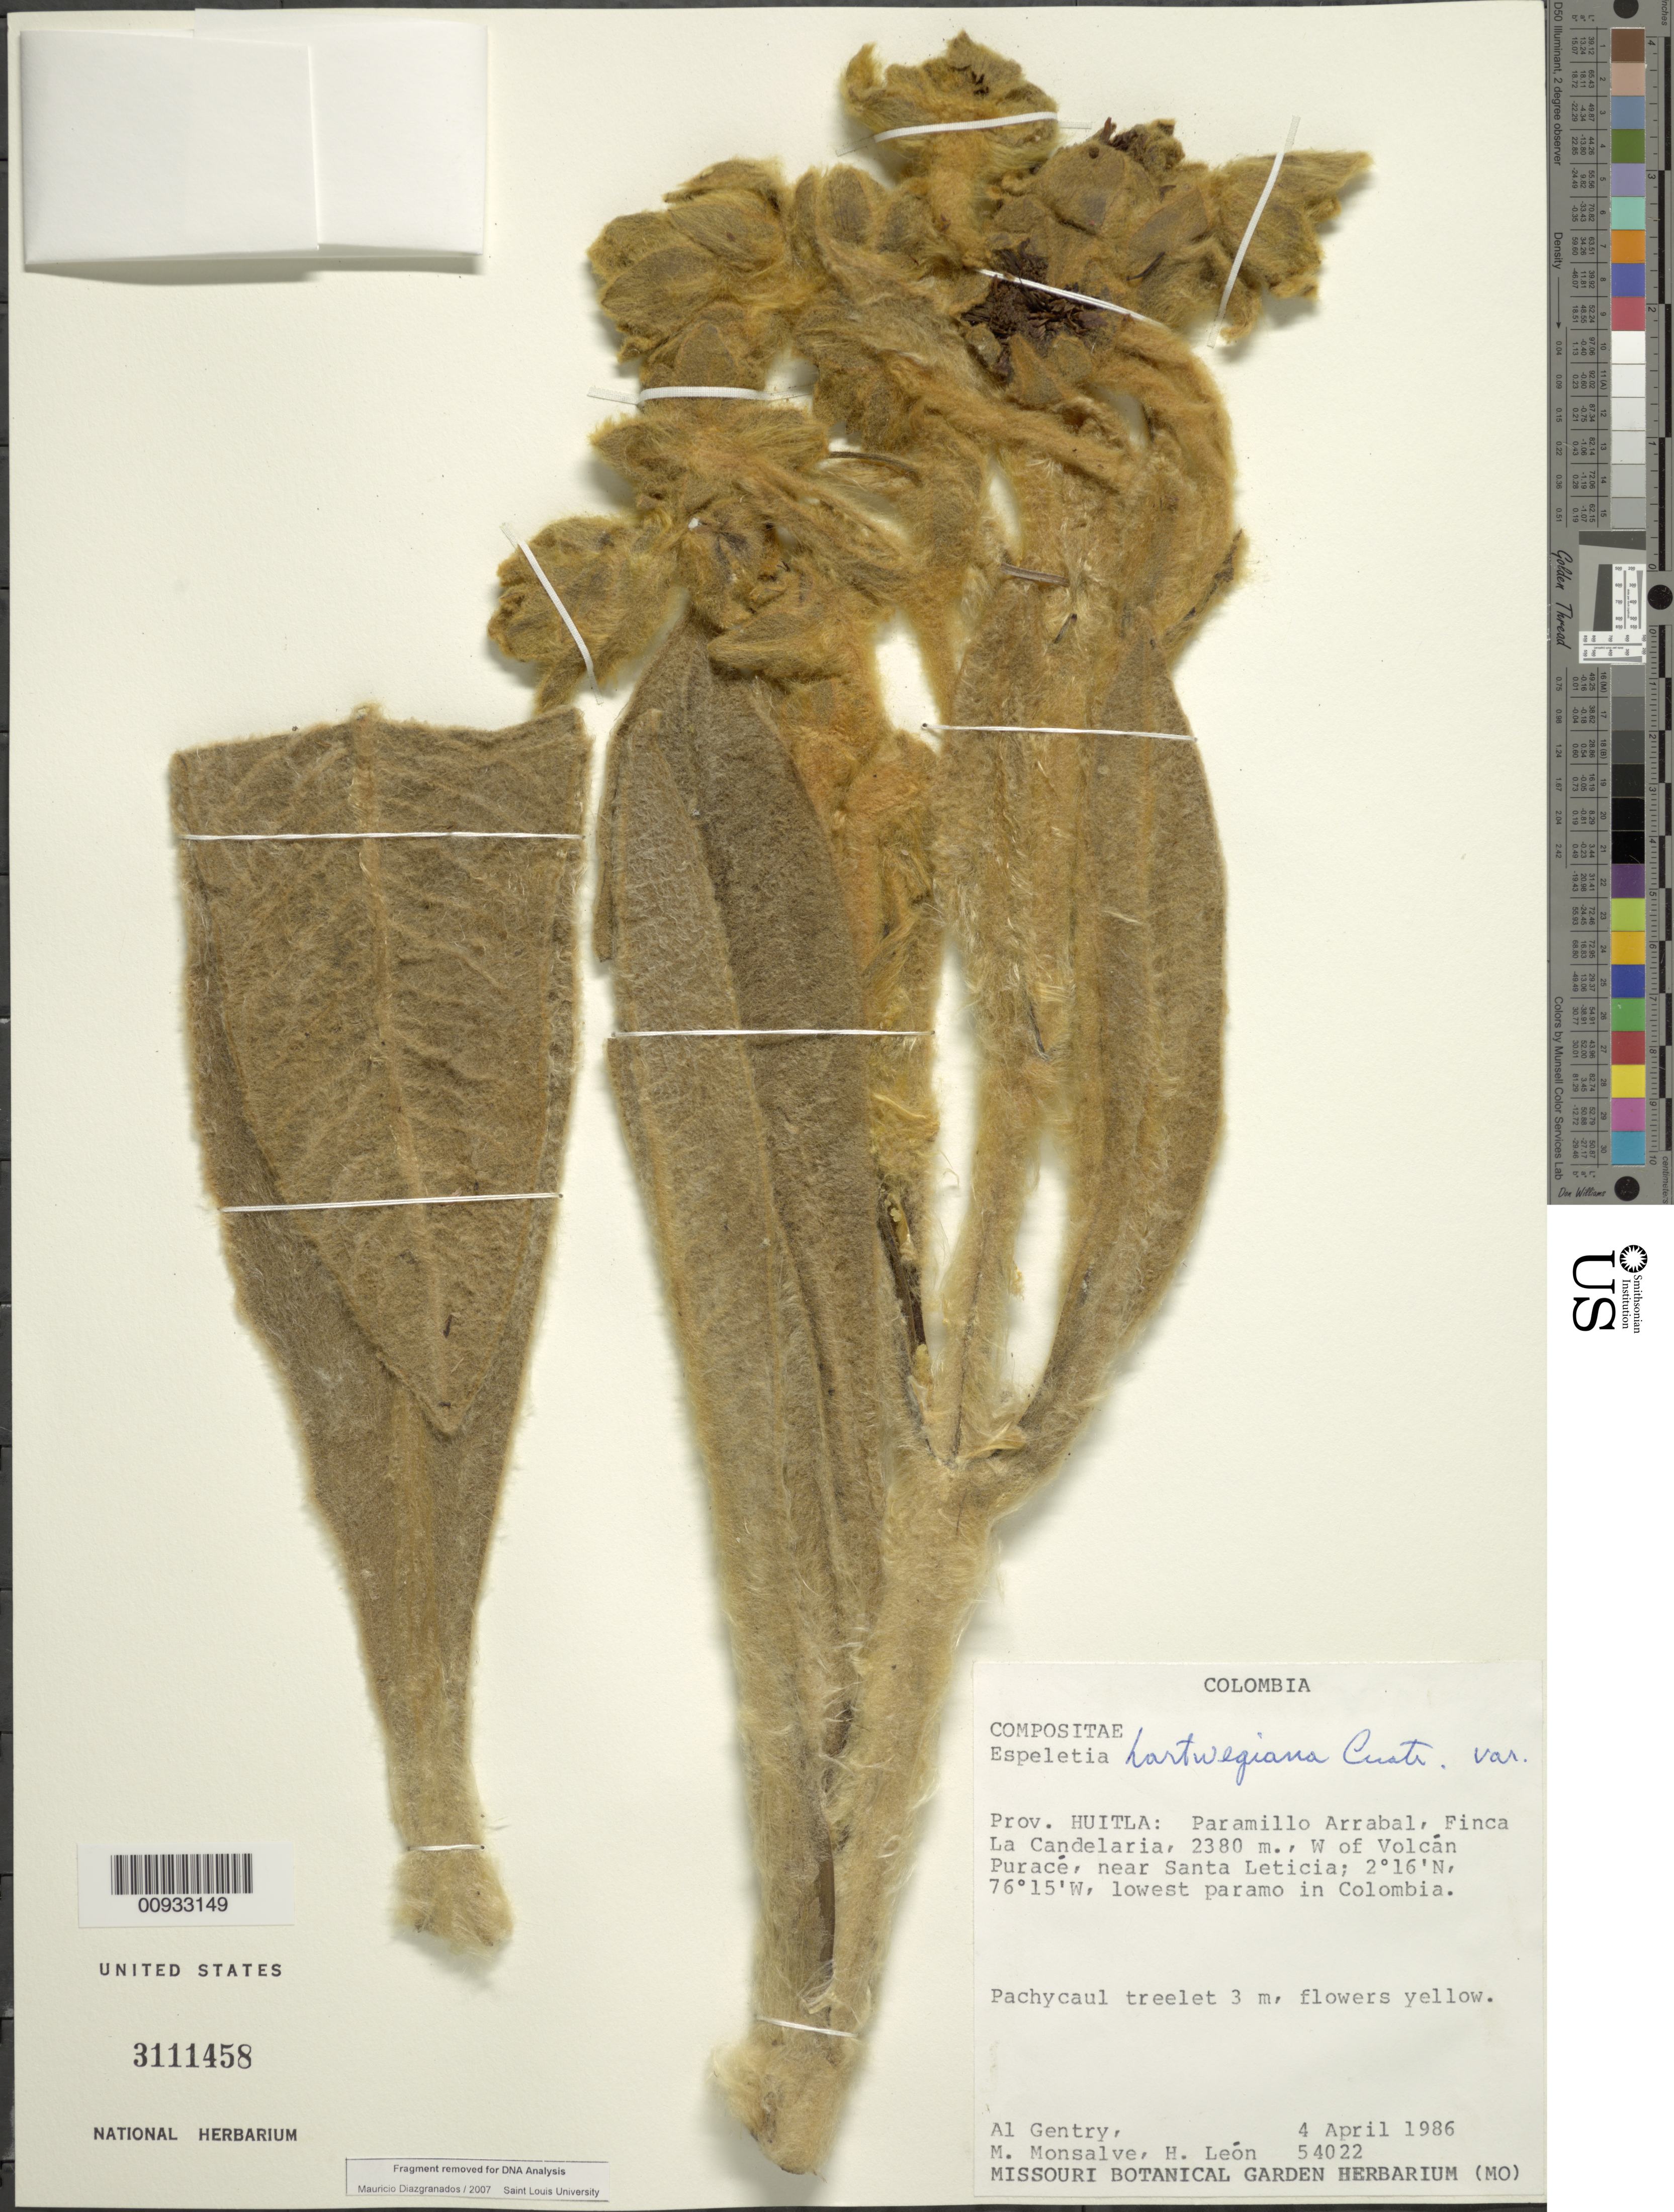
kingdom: Plantae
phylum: Tracheophyta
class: Magnoliopsida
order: Asterales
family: Asteraceae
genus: Espeletia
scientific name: Espeletia hartwegiana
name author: Sch. Bip. ex Cuatrec.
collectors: A. H. Gentry, M. Monsalve & B. León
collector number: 54022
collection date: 1986-04-04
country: Colombia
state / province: Huila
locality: Páramo Arrabal. Finca La Candelaria, W of Volcán Puracé, near Santa Leticia, lowest Páramo in Colombia.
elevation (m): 2380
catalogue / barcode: US 3111458